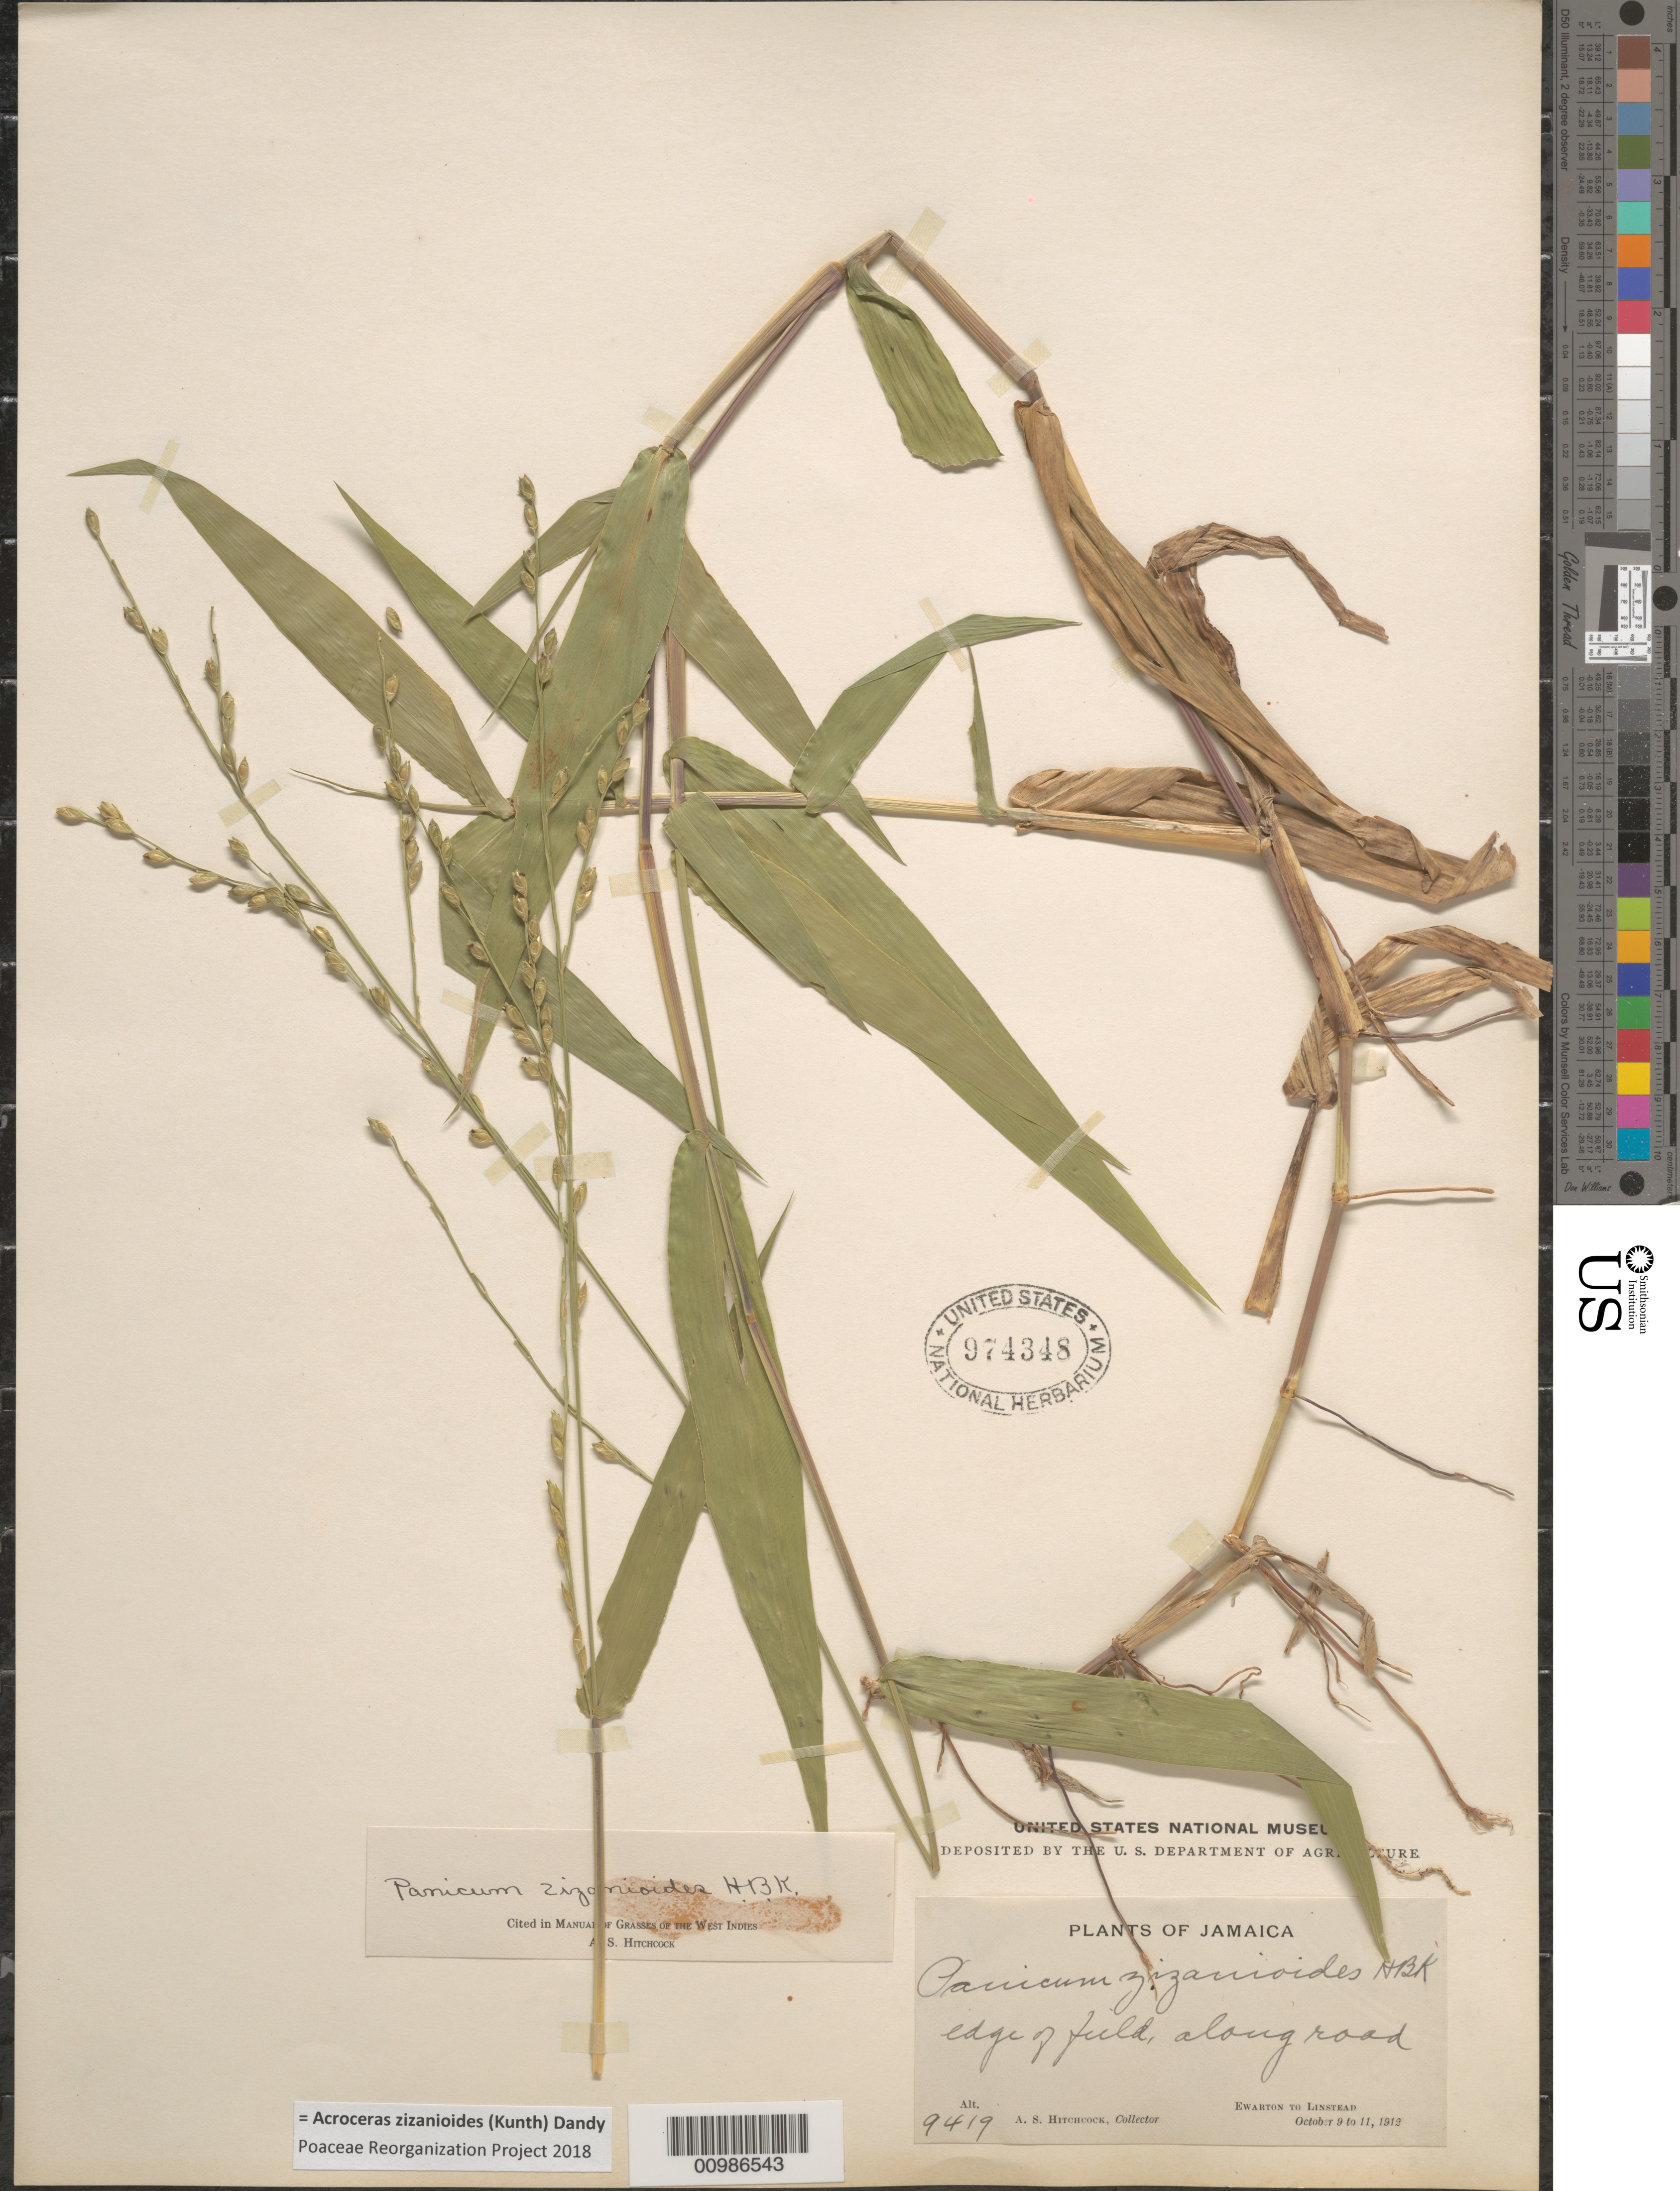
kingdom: Plantae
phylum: Tracheophyta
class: Liliopsida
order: Poales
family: Poaceae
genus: Acroceras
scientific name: Acroceras zizanioides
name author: (Kunth) Dandy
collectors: A. S. Hitchcock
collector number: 9419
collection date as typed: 09 Oct 1912 to 11 Oct 1912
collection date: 1912-10-09/1912-10-11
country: Jamaica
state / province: Saint Catherine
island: Jamaica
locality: Ewarton to Linstead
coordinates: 0 N, 0 E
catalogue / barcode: US 974348